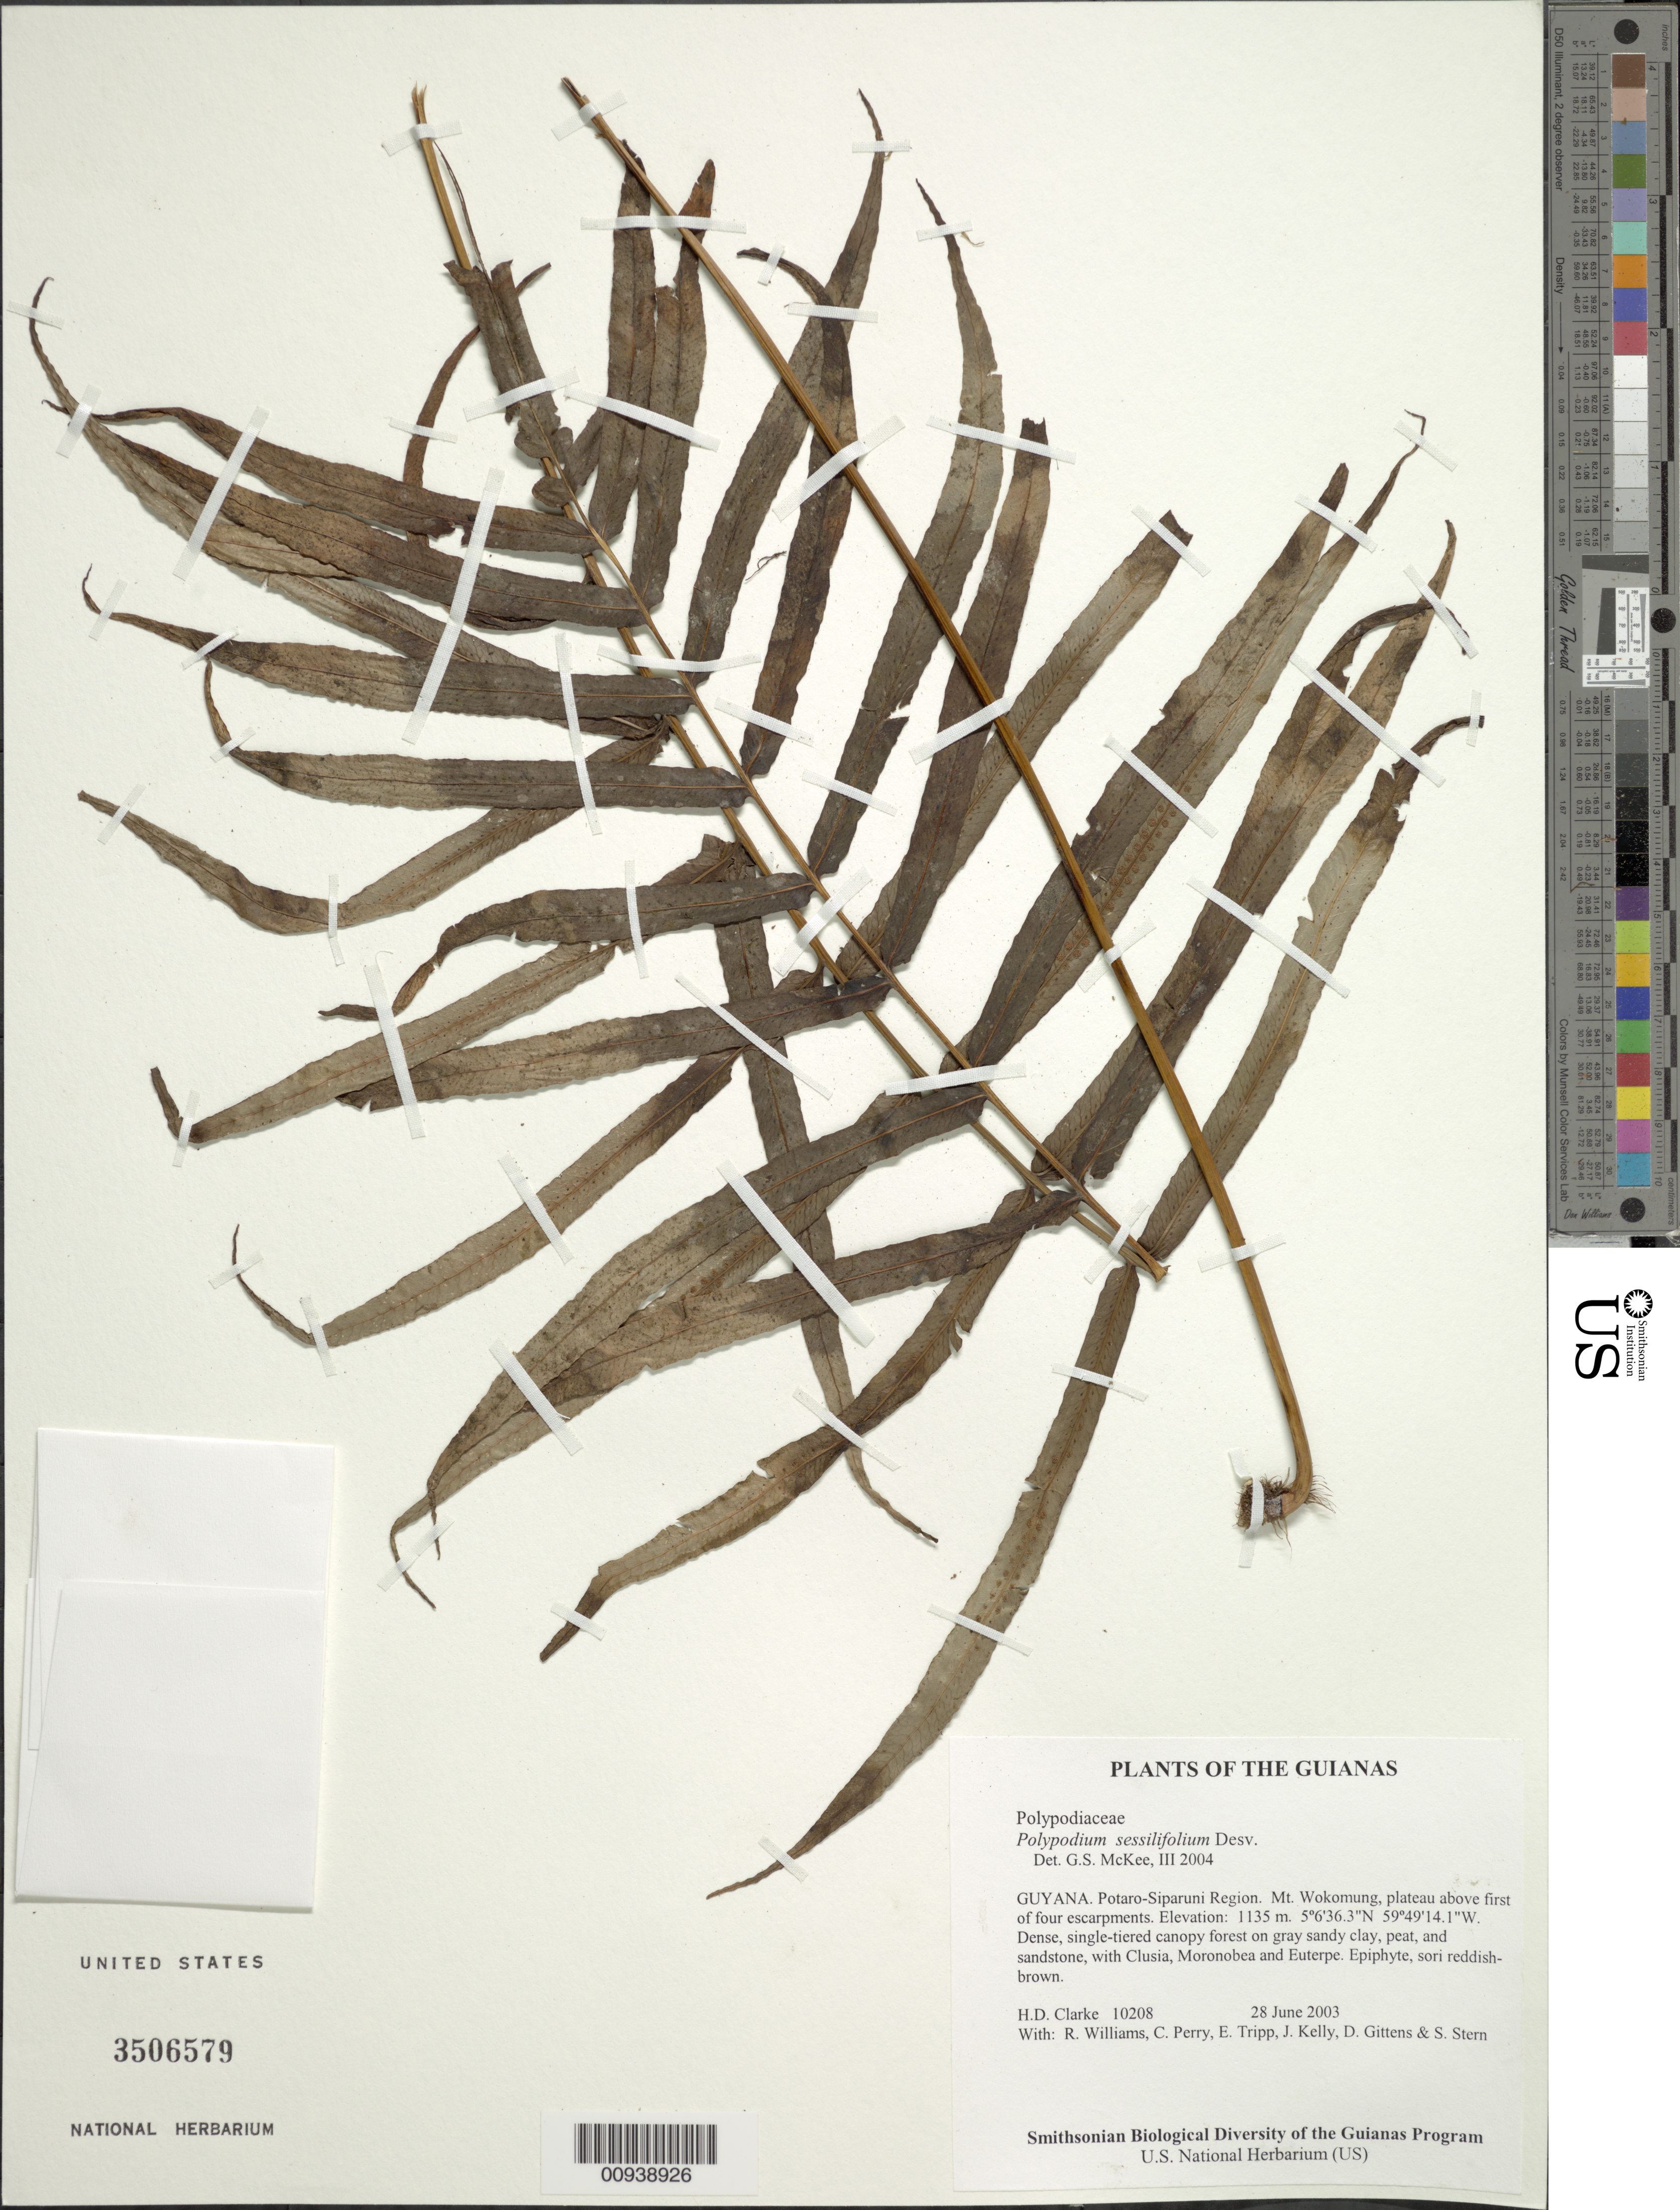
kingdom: Plantae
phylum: Tracheophyta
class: Polypodiopsida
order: Polypodiales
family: Polypodiaceae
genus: Serpocaulon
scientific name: Serpocaulon sessilifolium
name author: (Desv.) A.R. Sm.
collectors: H. D. Clarke, R. Williams, C. Perry, E. Tripp, J. Kelly, D. Gittens & S. R. Stern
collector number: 10208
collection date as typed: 28 June 2003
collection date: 2003-06-28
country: Guyana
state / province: Potaro-Siparuni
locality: Mt. Wokomung, plateau above first of four escarpments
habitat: Dense, single-tiered canopy forest on gray sandy clay, peat, and sandstone, with Clusia, Moronobea and Euterpe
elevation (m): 1135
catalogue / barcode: US 3506579